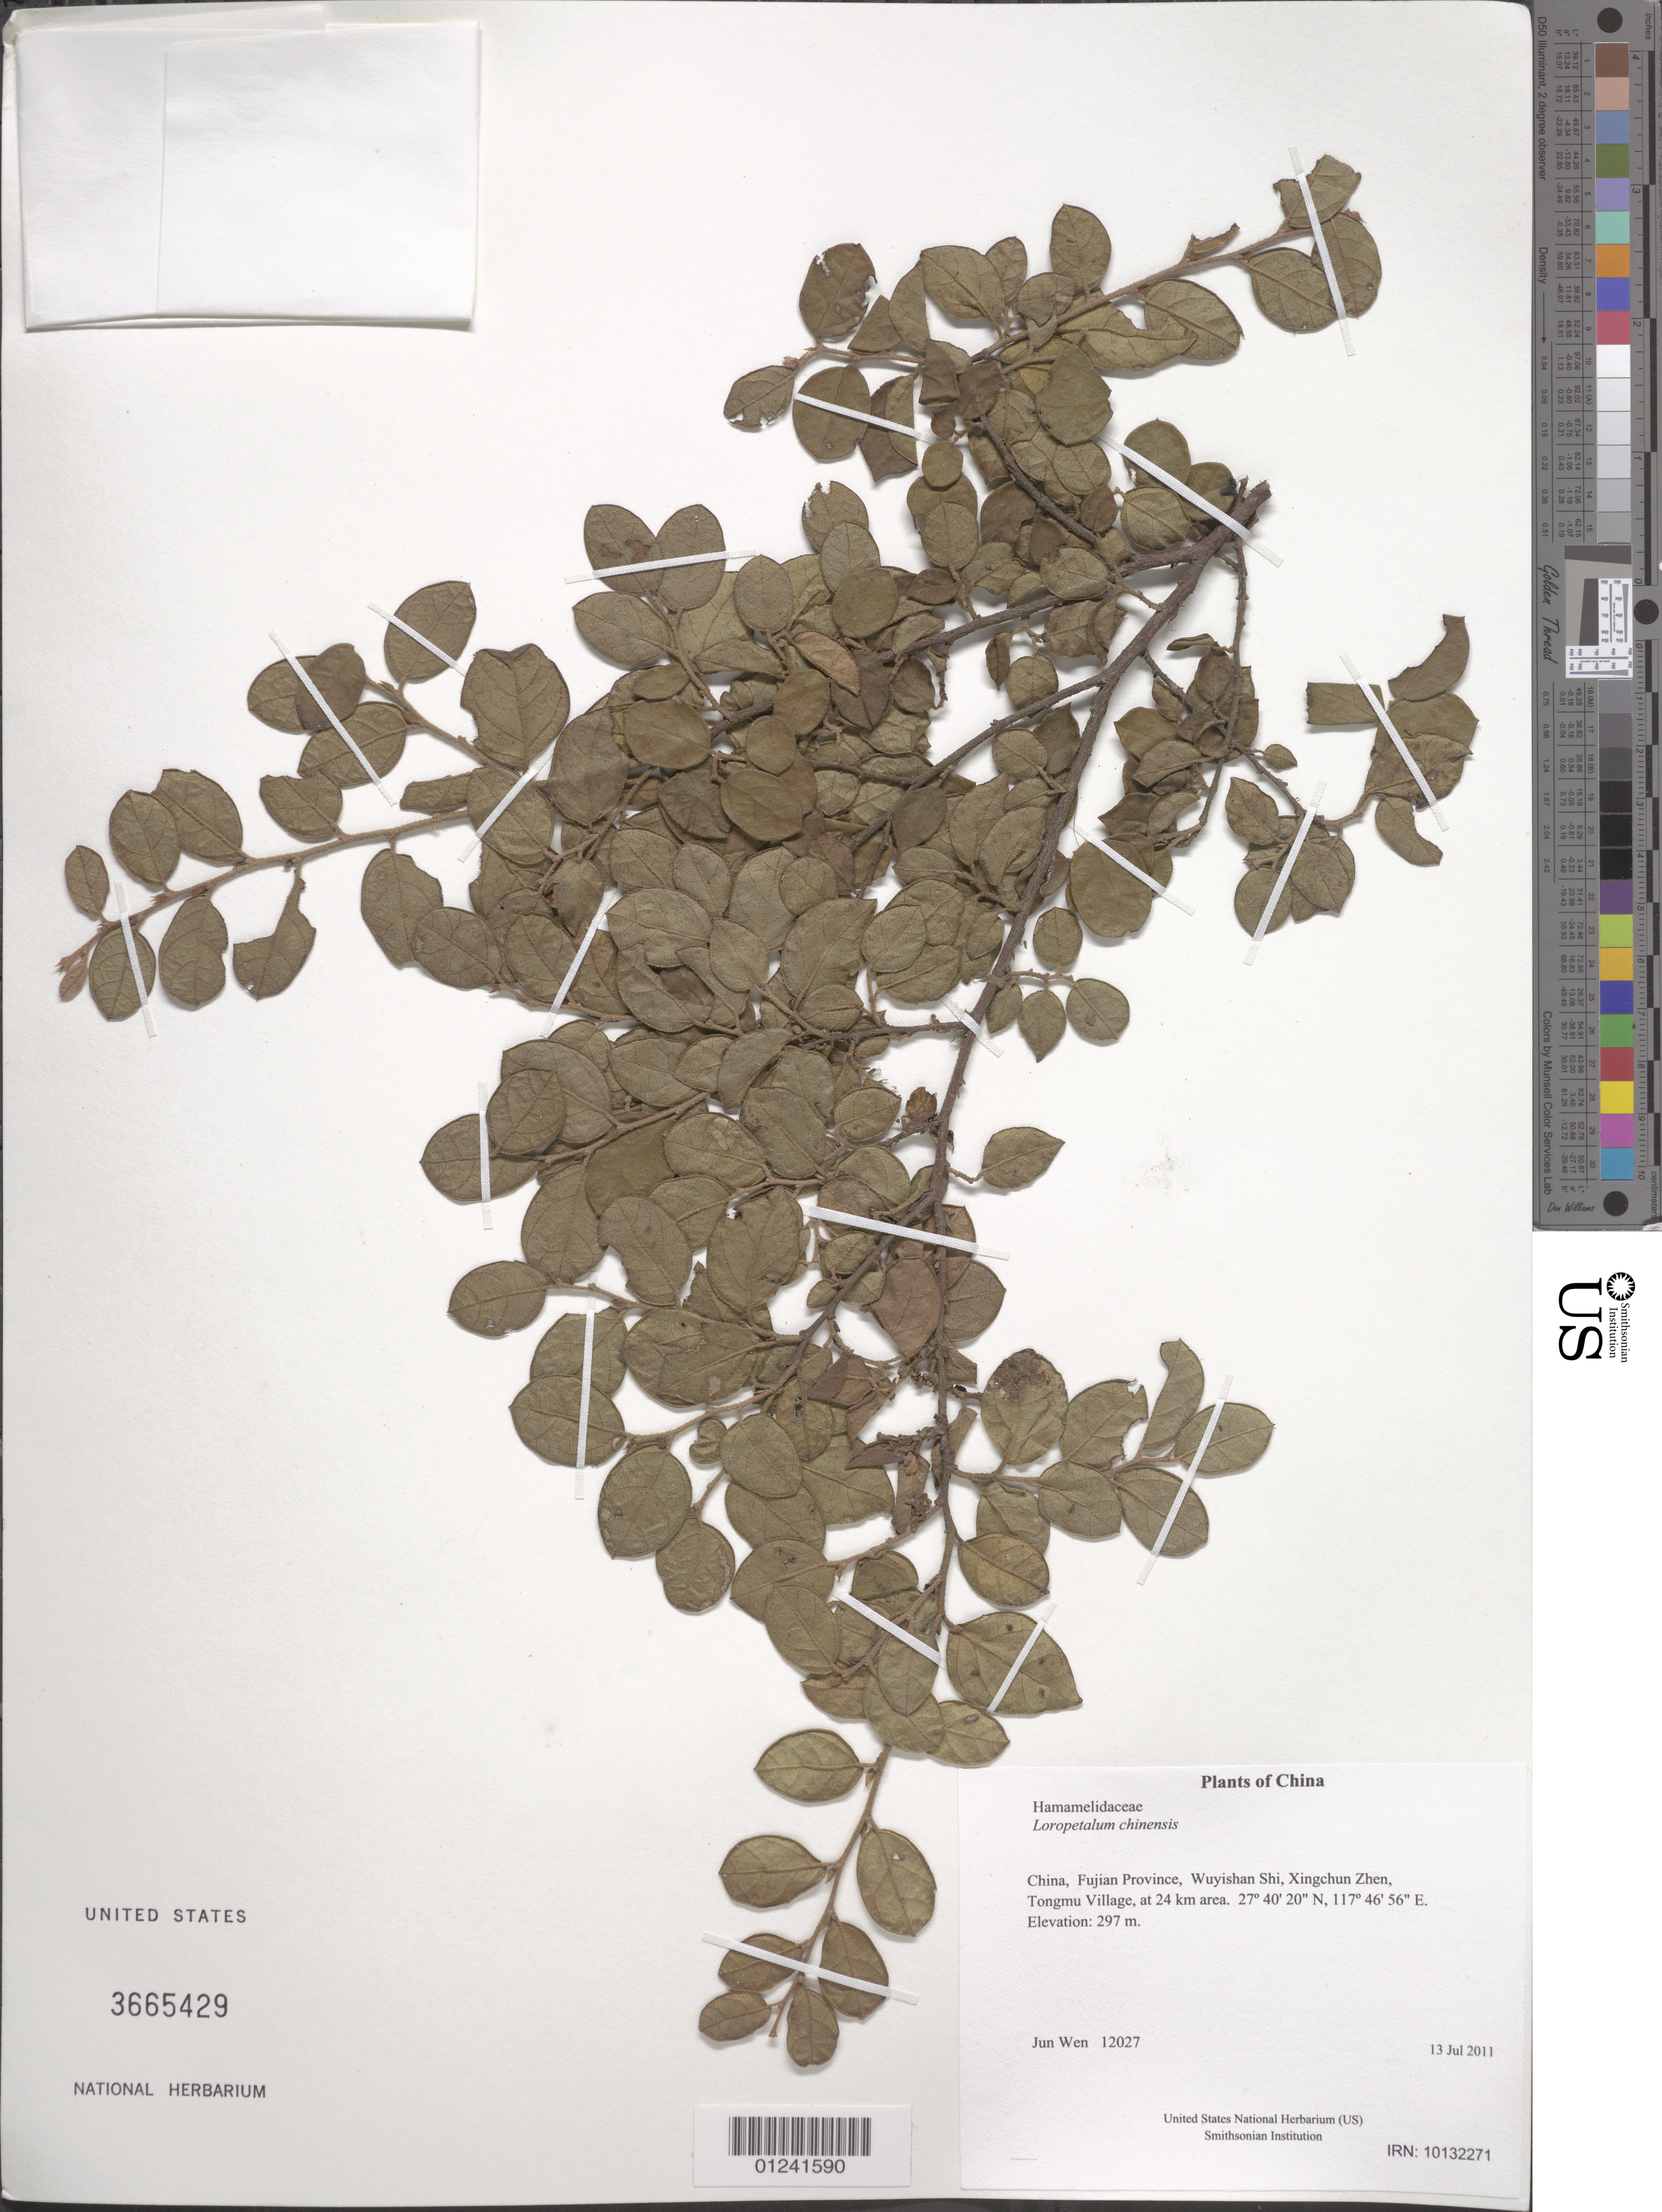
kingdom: Plantae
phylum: Tracheophyta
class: Magnoliopsida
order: Saxifragales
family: Hamamelidaceae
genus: Loropetalum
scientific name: Loropetalum chinense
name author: (R. Br.) Oliv.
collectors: J. Wen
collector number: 12027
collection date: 2011-07-13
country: China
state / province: Fujian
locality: Wuyishan Shi, Xingchun Zhen, Tongmu Village, at 24 km area.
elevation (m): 297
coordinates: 27 40 19.9 N, 117 46 55.9 E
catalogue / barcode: US 3665429